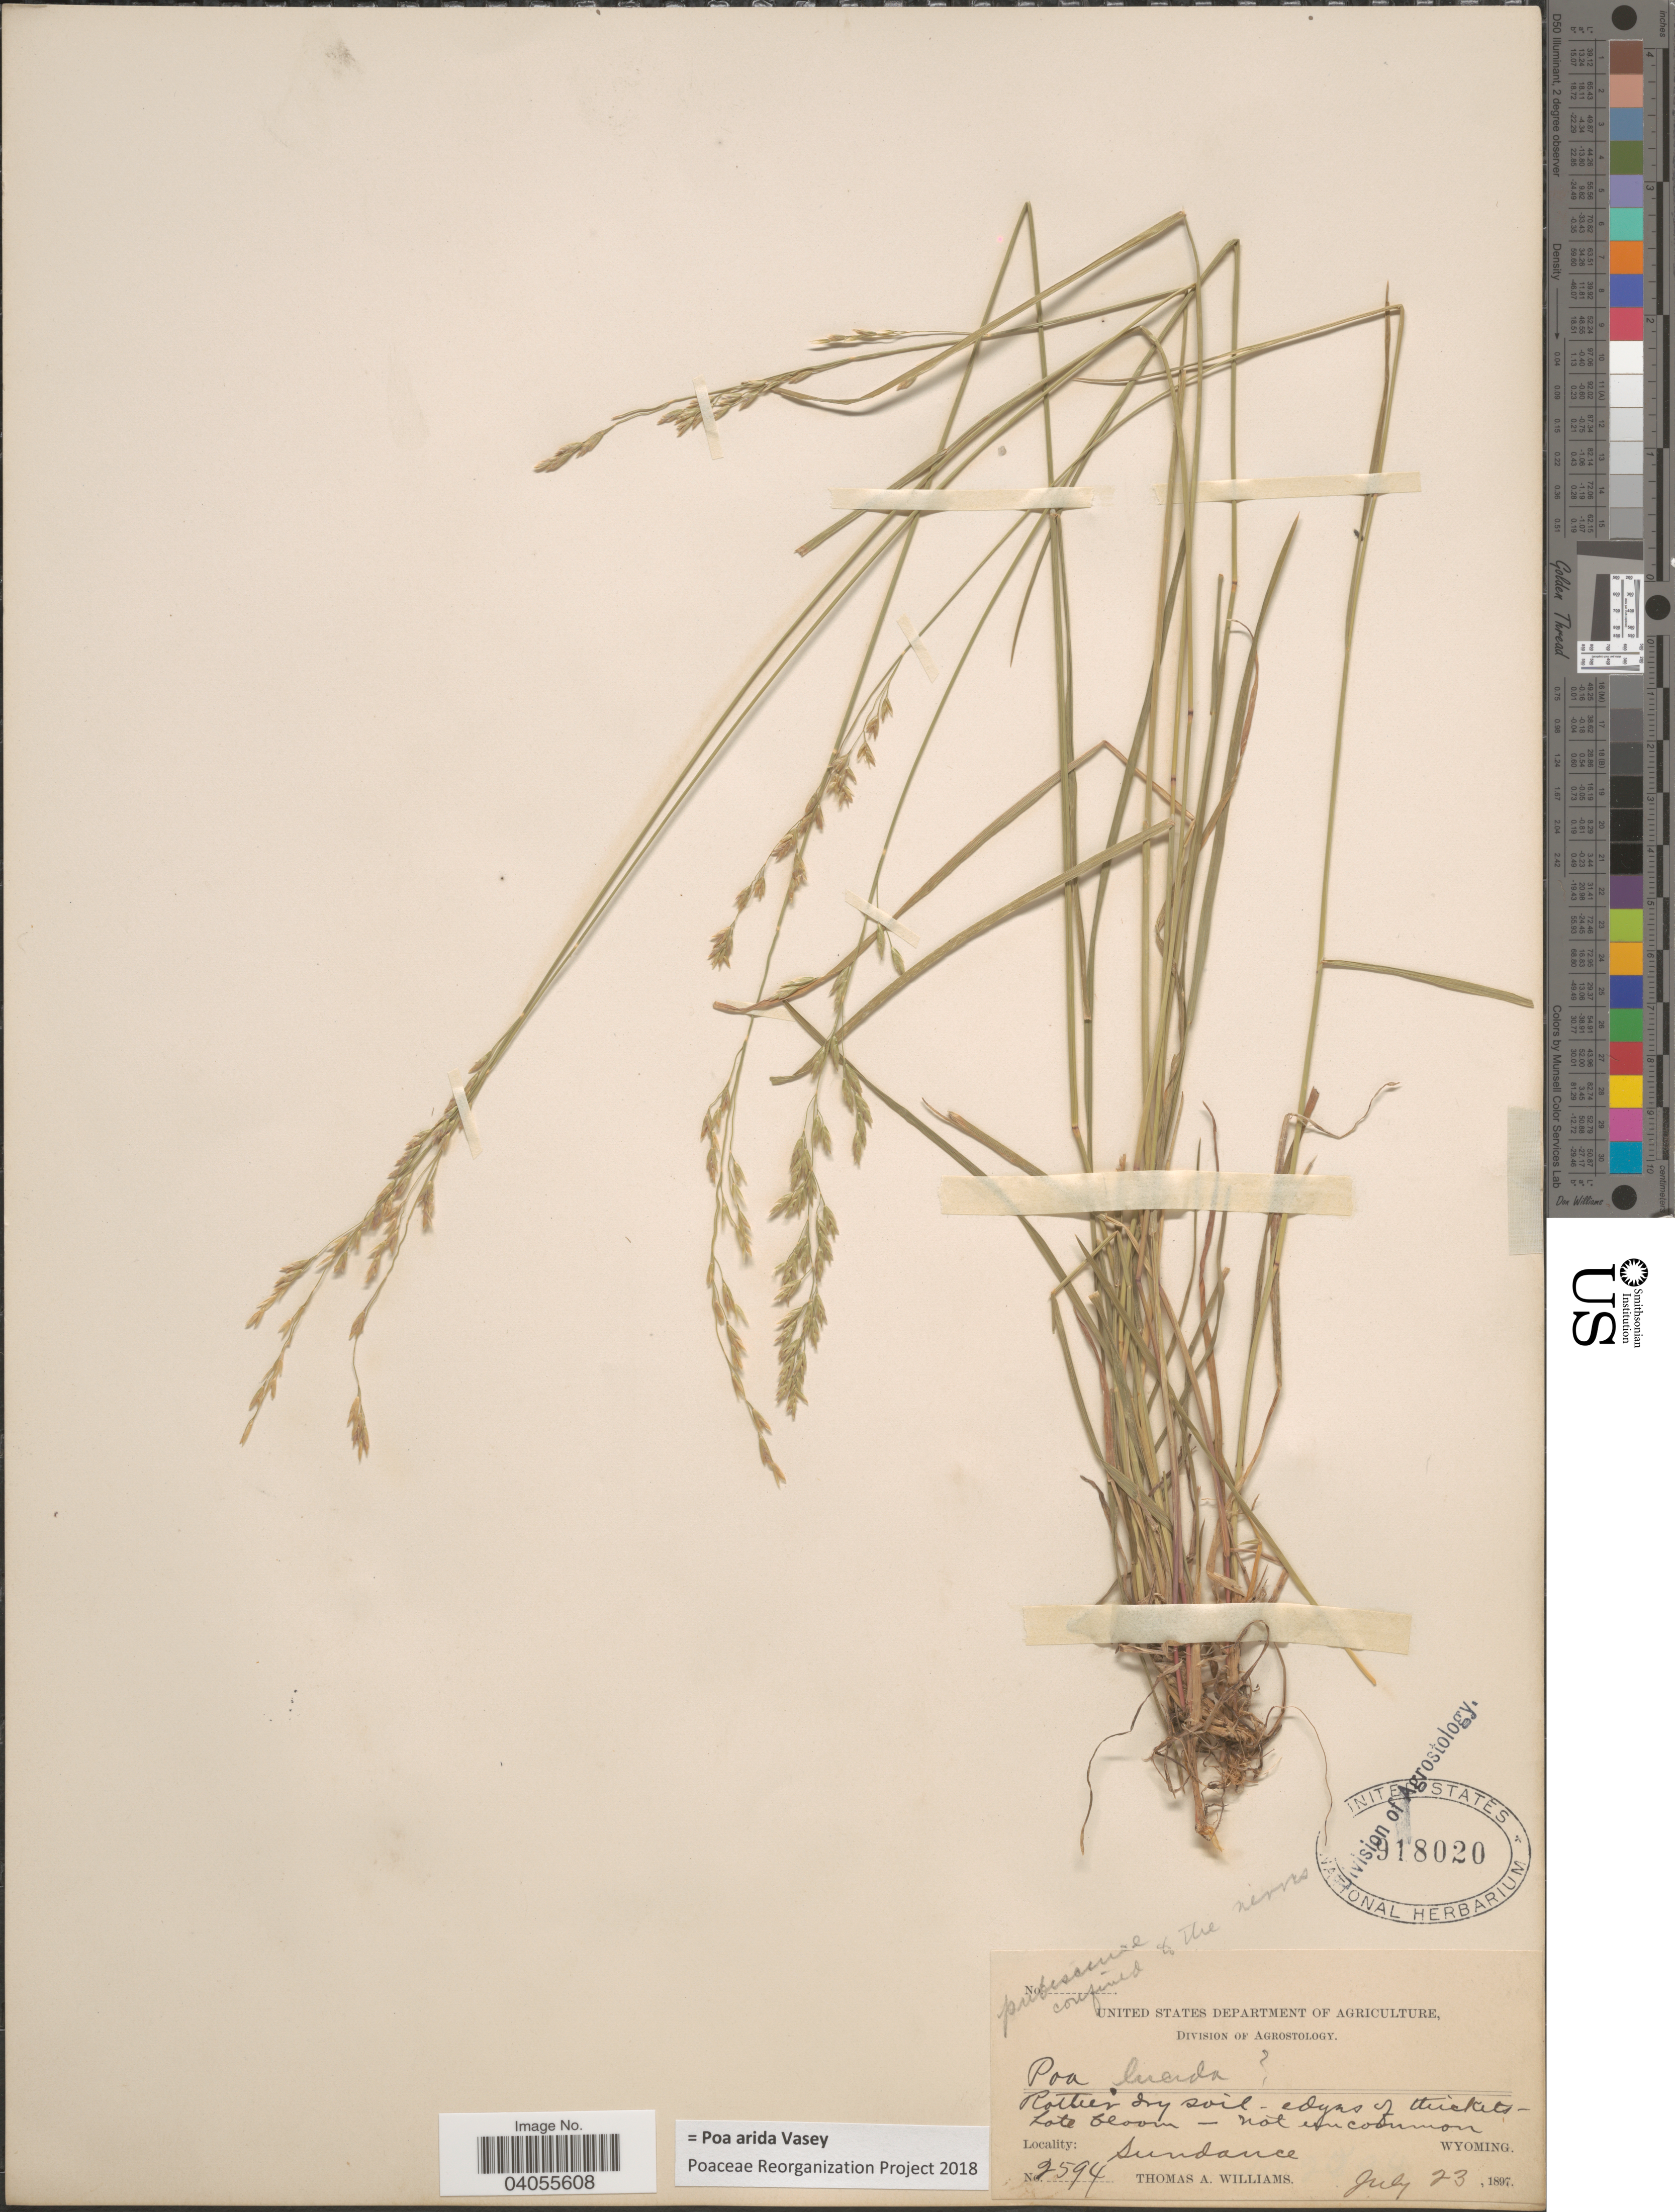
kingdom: Plantae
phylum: Tracheophyta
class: Liliopsida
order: Poales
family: Poaceae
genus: Poa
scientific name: Poa arida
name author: Vasey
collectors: T. A. Williams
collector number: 2594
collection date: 1897-07-23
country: United States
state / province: Wyoming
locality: Sundance.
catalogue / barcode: US 918020